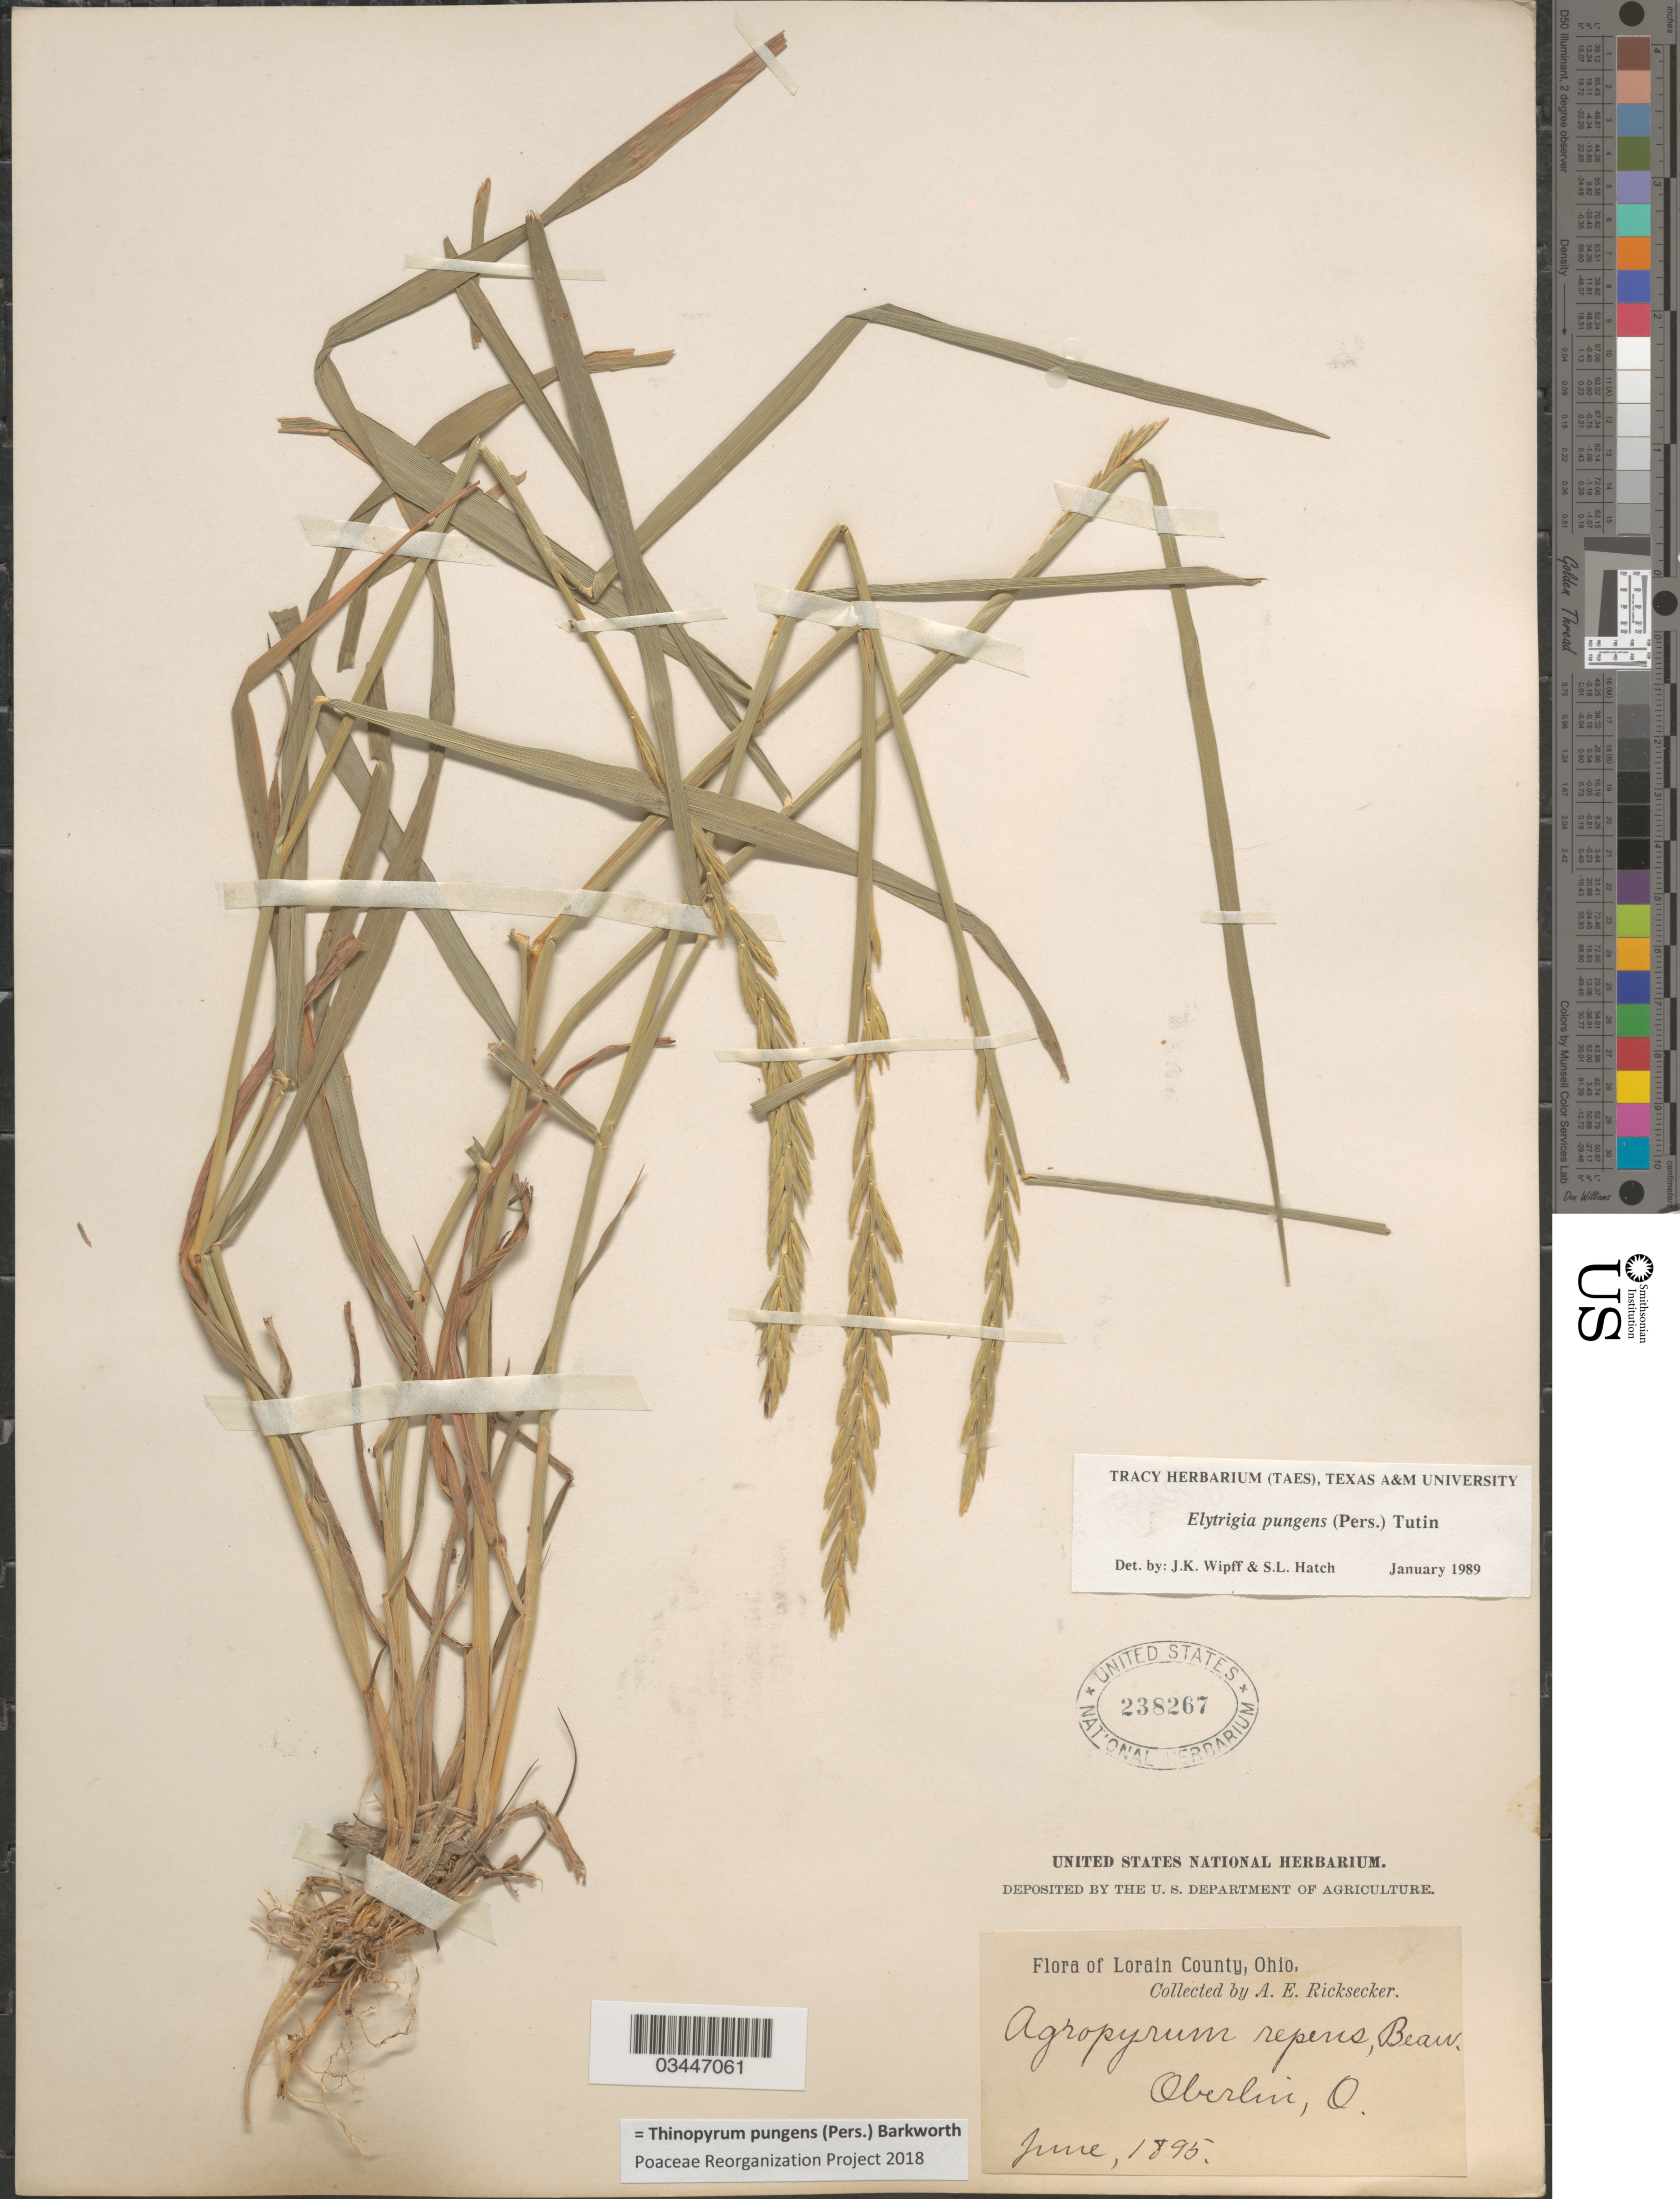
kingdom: Plantae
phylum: Tracheophyta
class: Liliopsida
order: Poales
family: Poaceae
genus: Thinopyrum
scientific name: Thinopyrum pungens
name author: (Pers.) Barkworth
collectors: A. E. Ricksecker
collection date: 1895-06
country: United States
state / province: Ohio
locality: Lorain County. Oberlin.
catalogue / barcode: US 238267